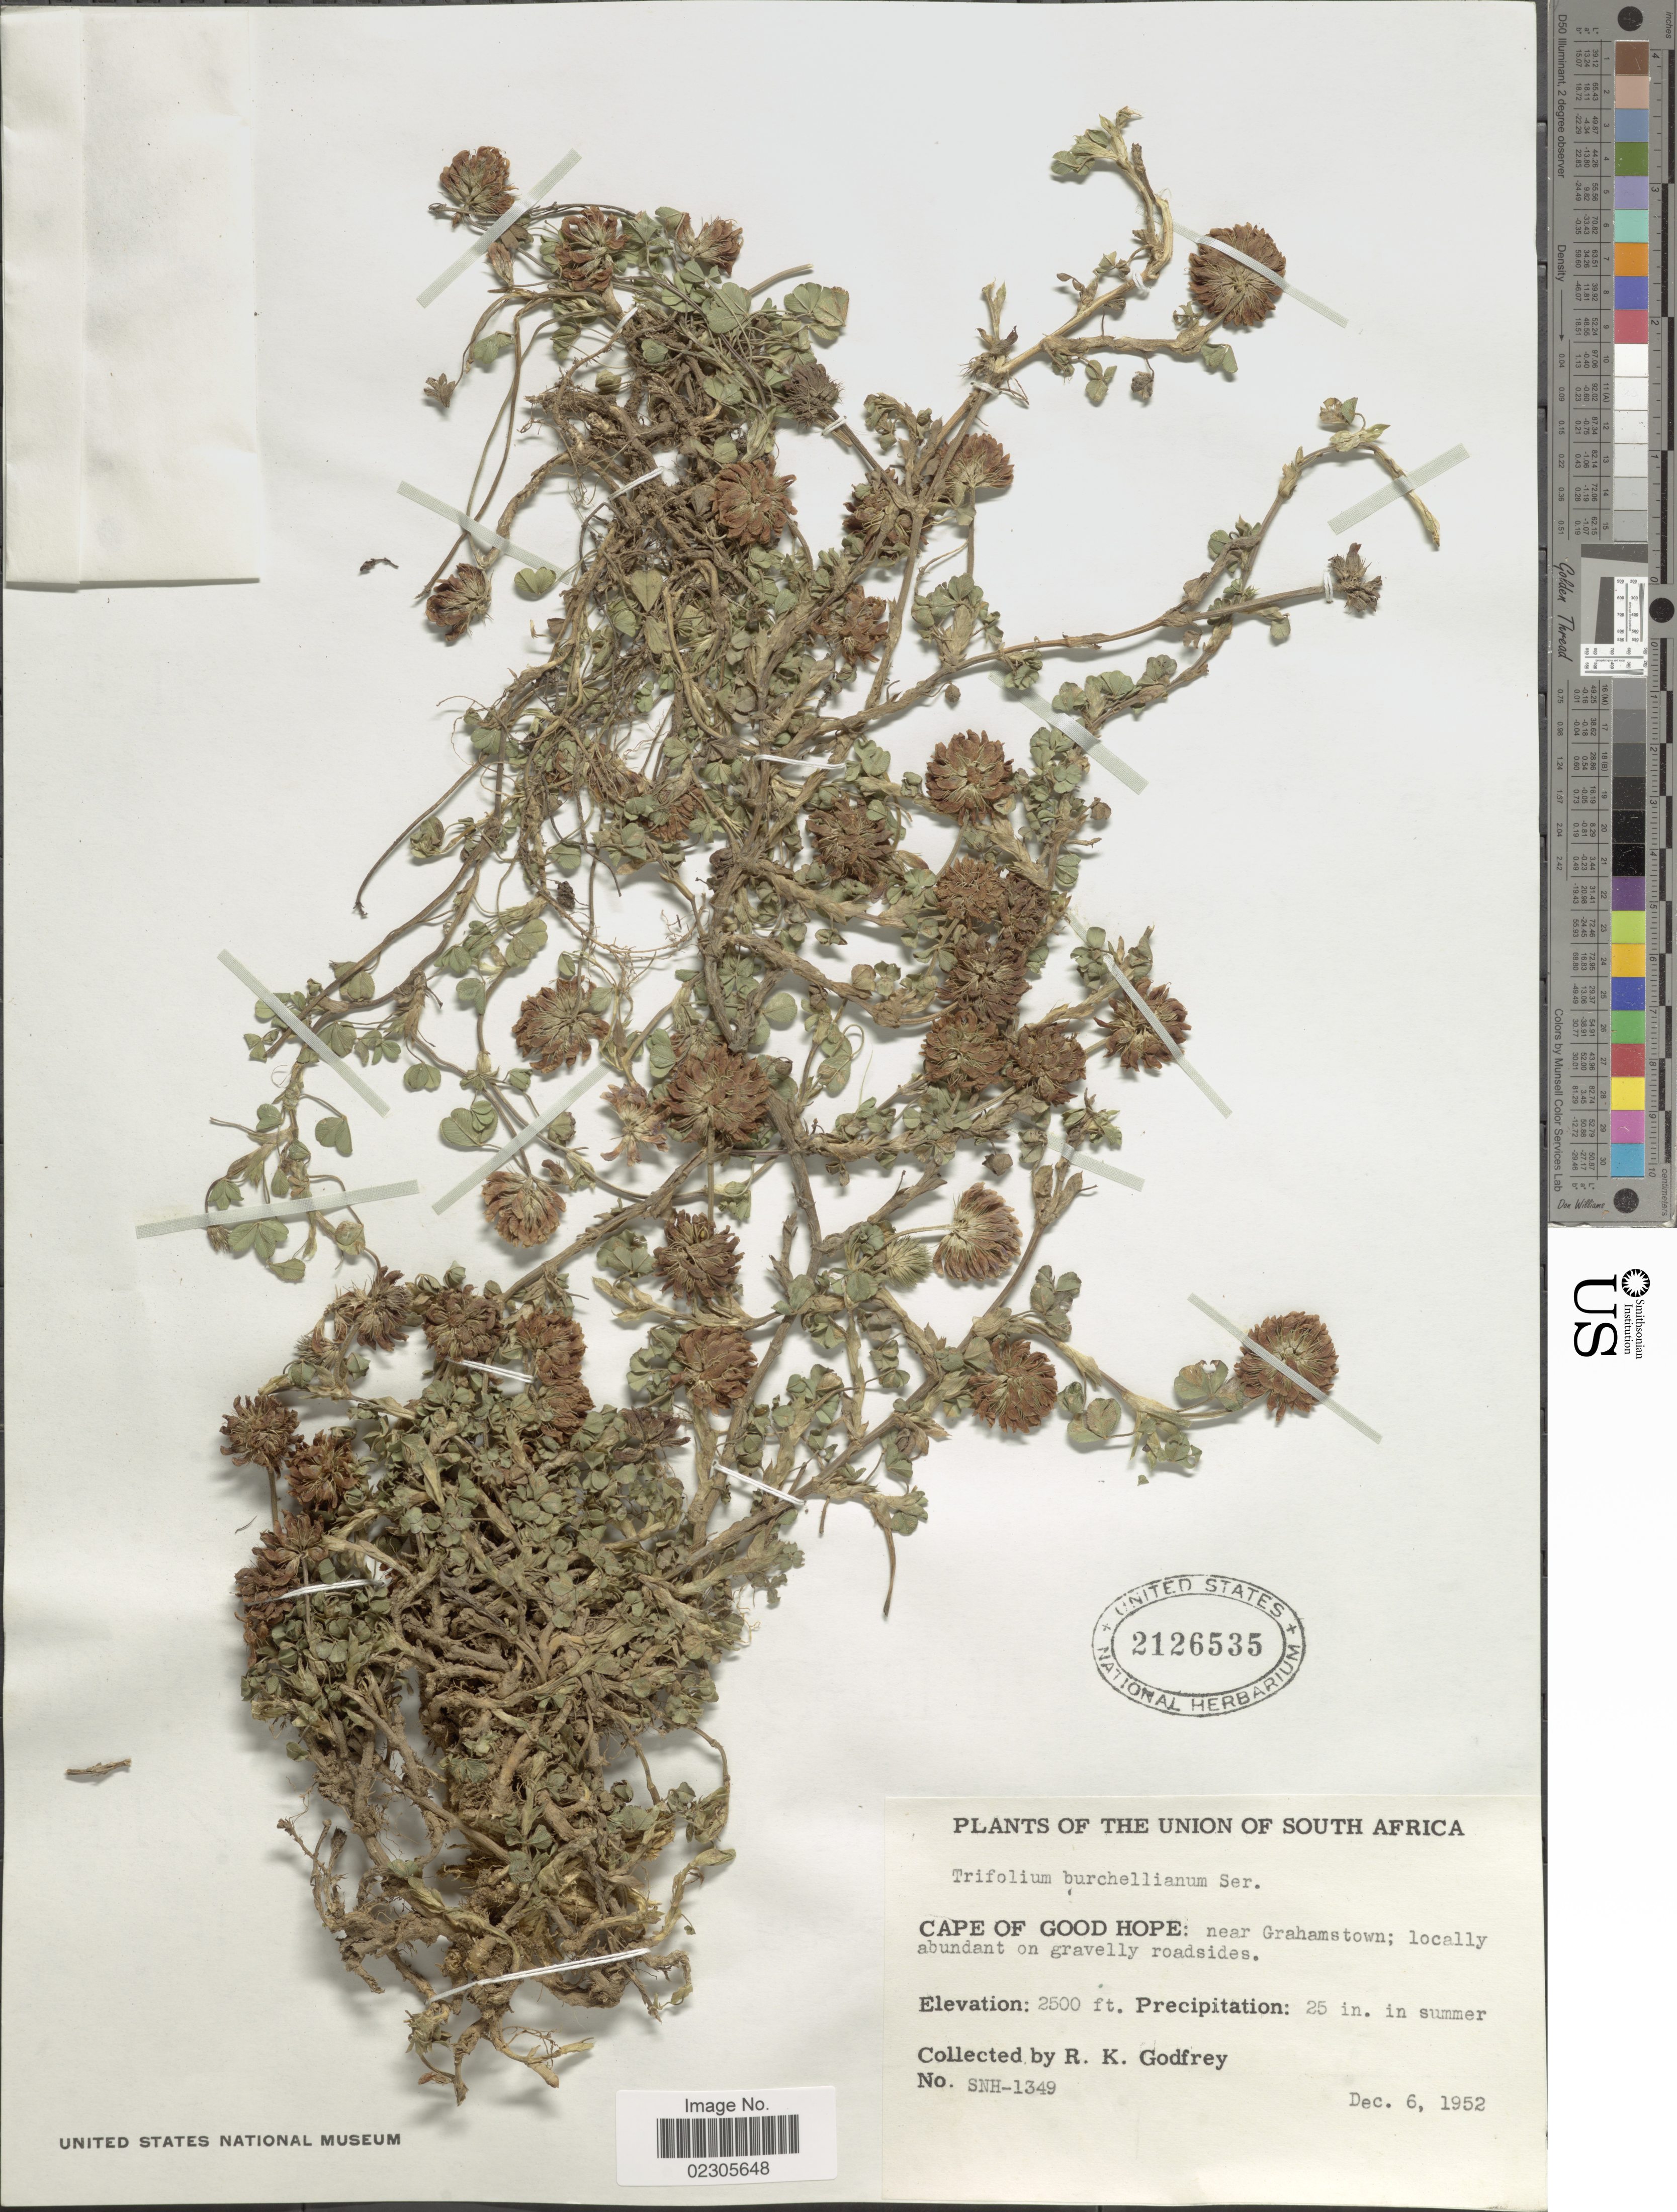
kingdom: Plantae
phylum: Tracheophyta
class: Magnoliopsida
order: Fabales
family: Fabaceae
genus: Trifolium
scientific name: Trifolium burchellianum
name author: Ser.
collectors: R. K. Godfrey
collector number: SNH1349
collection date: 1952-12-06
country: South Africa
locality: Cape of Good Hope: near Grahamstown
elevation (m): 762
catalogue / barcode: US 2126535